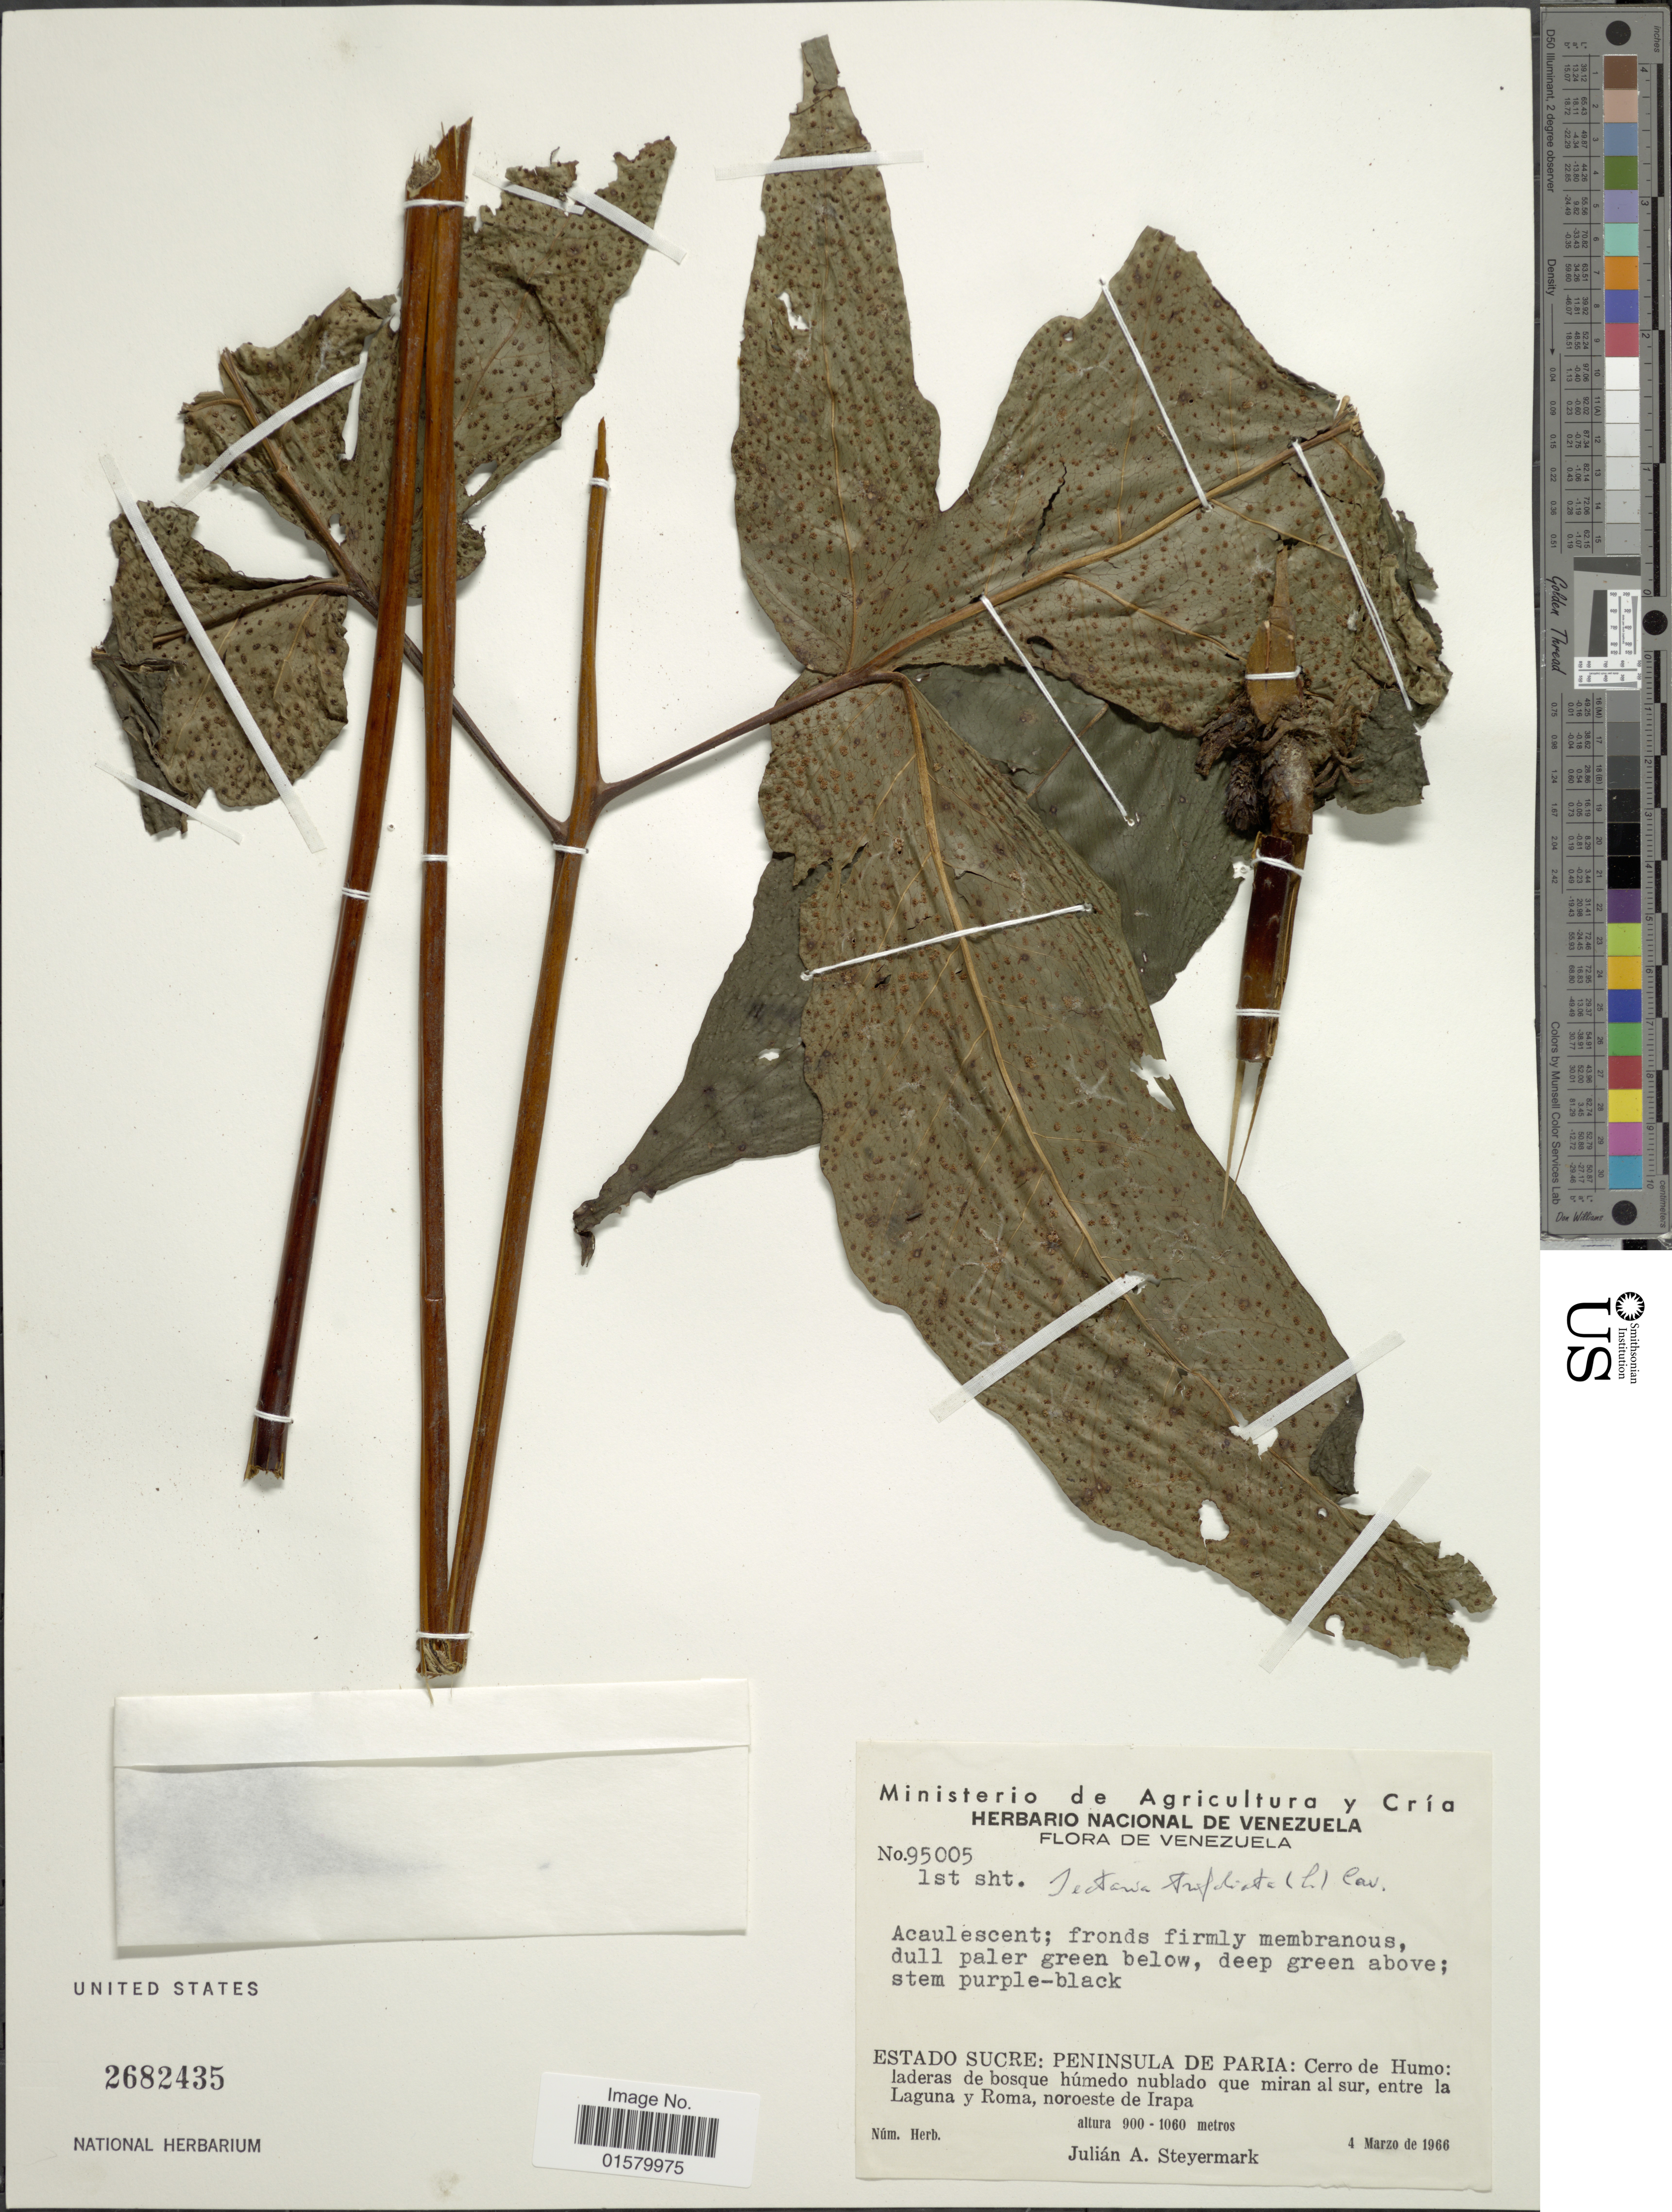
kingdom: Plantae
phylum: Tracheophyta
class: Polypodiopsida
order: Polypodiales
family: Tectariaceae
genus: Tectaria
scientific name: Tectaria trifoliata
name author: (L.) Cav.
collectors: J. Steyermark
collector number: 95005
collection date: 1966-03-04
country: Venezuela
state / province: Sucre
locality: Estado de Sucre: Peninsula de Paria: Cerro de Humo: laderas de bosque humedo nublado que mran al sur, entre la Laguna y Roma, noroeste de Irapa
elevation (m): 900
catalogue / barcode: US 2682435